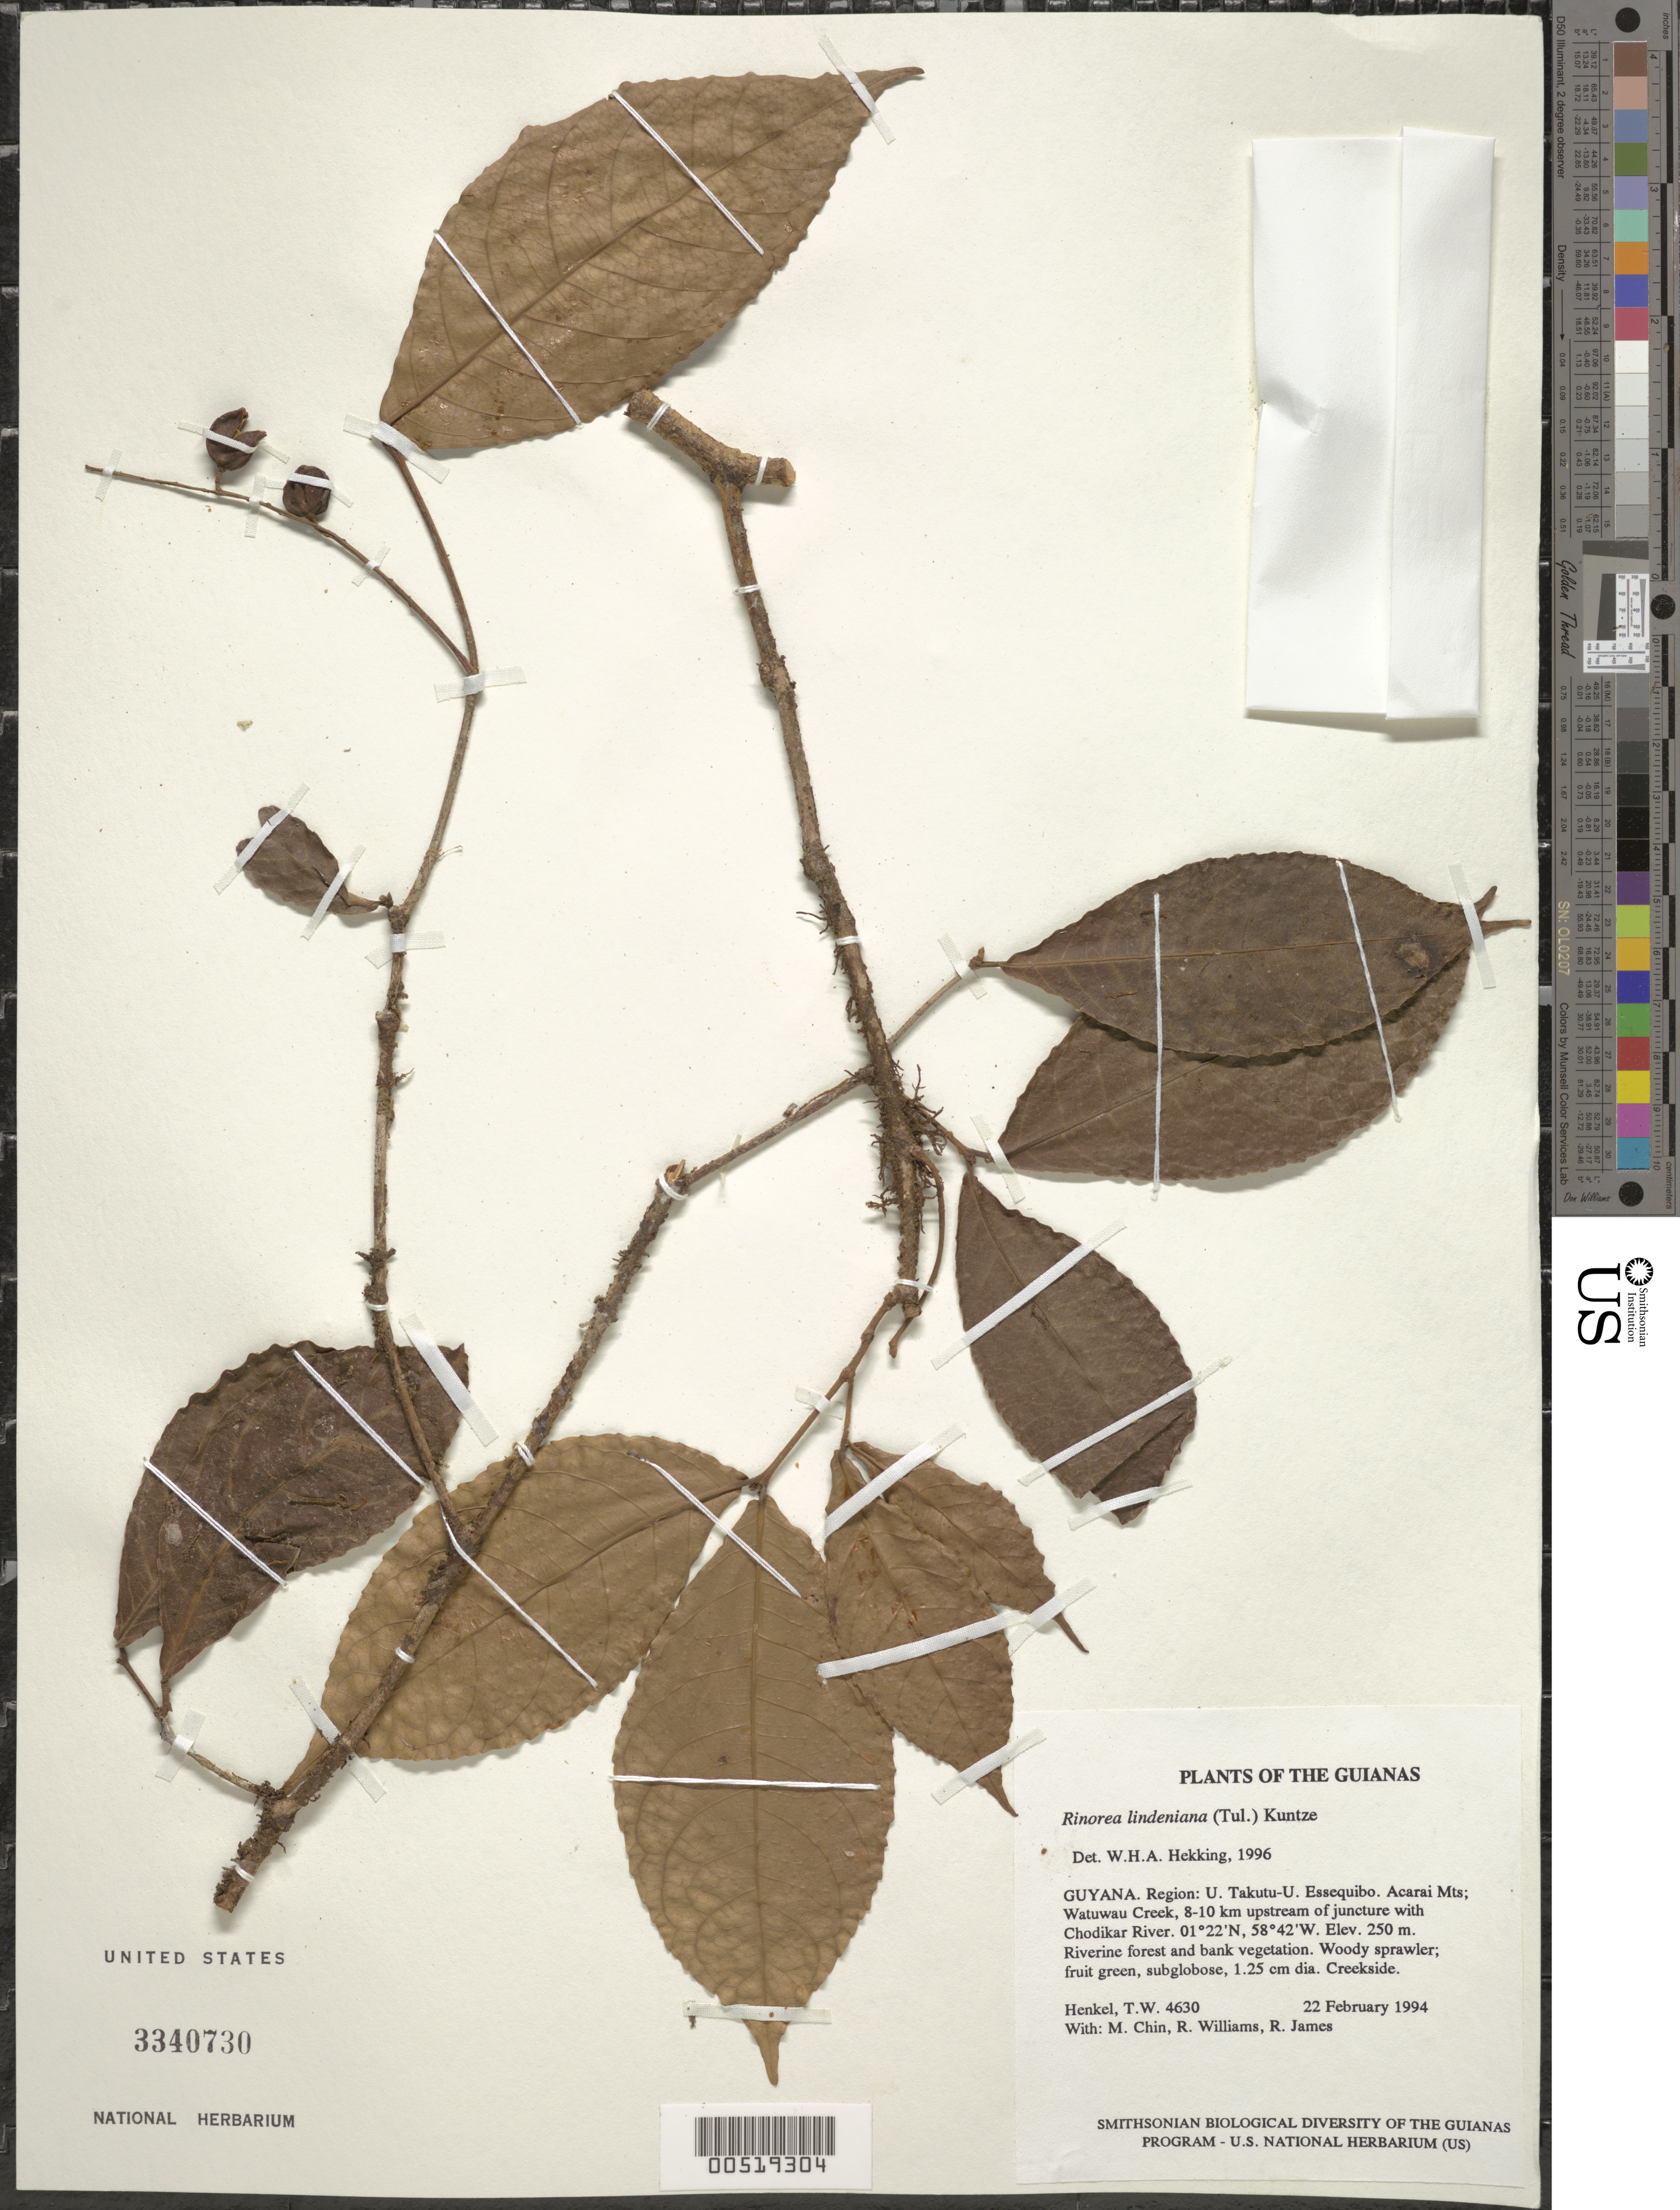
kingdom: Plantae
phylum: Tracheophyta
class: Magnoliopsida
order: Malpighiales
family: Violaceae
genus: Rinorea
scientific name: Rinorea lindeniana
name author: (Tul.) Kuntze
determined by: Hekking, W. H. A.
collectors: T. Henkel, M. Chin, R. Williams & R. James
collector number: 4630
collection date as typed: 22 February 1994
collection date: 1994-02-22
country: Guyana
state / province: U. Takutu-U. Essequibo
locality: Acarai Mts; Watuwau Creek, 8-10 km upstream of juncture with Chodikar River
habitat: Riverine forest and bank vegetation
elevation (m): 250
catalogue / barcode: US 3340730